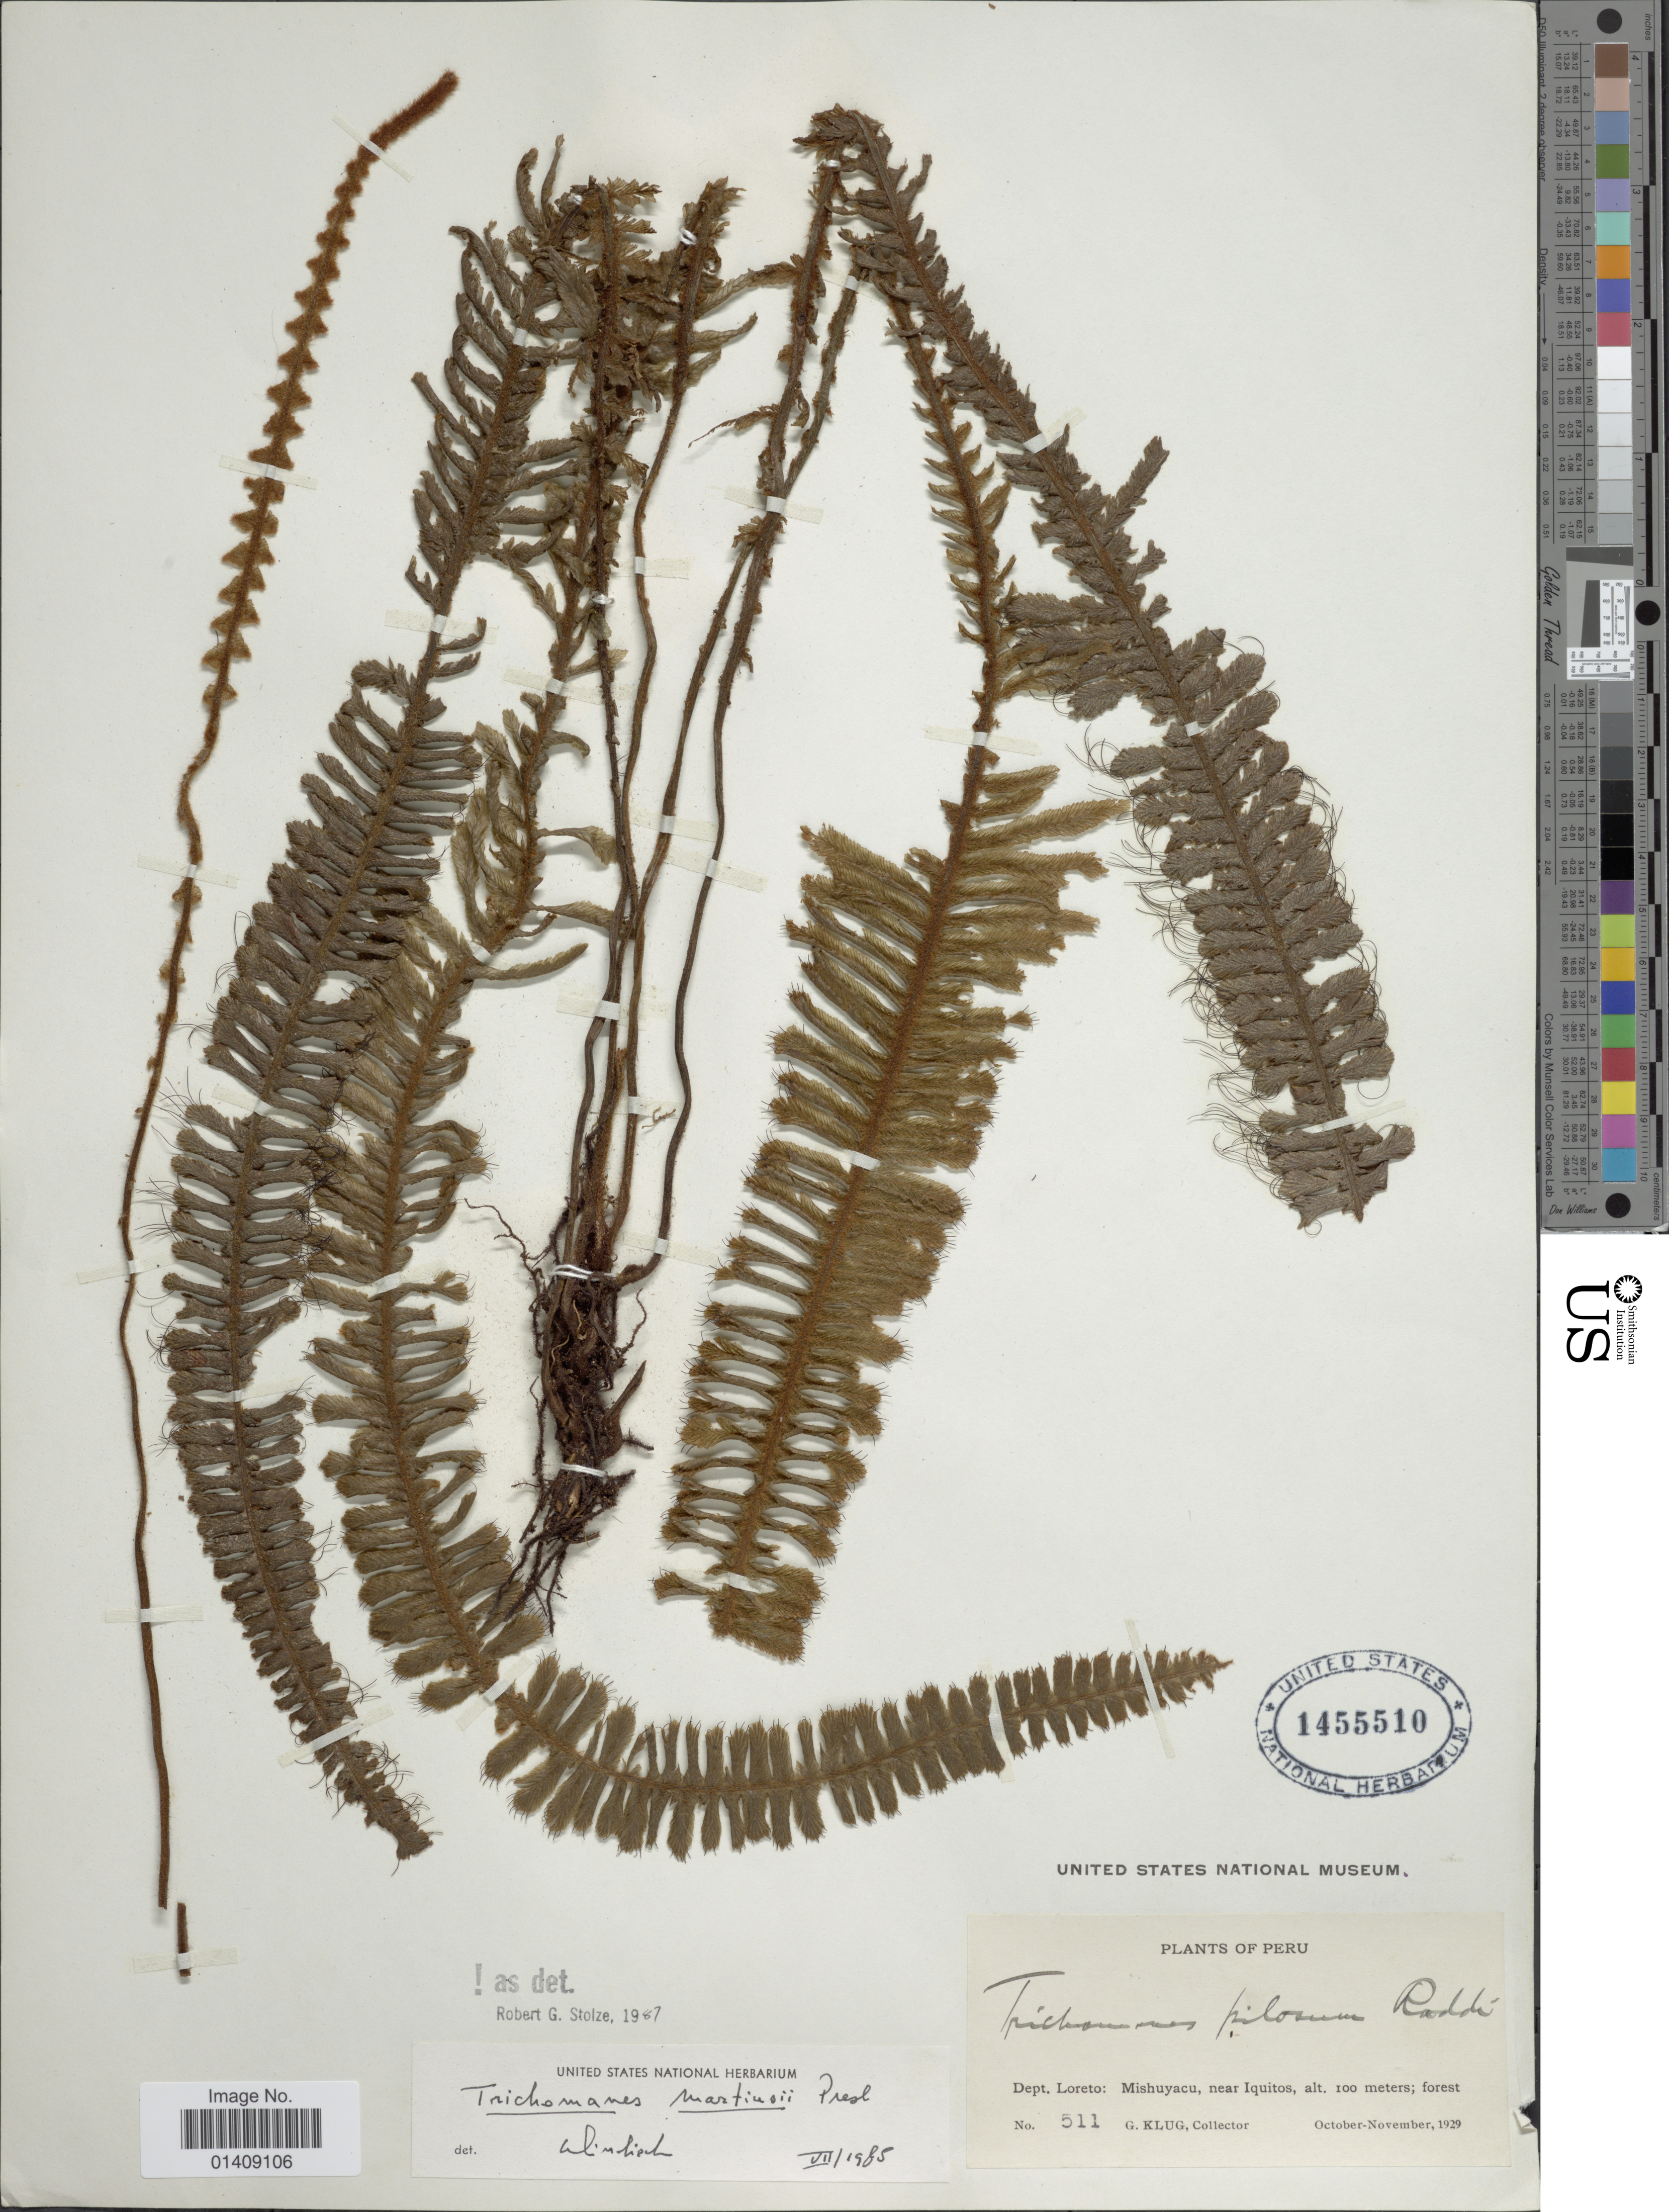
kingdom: Plantae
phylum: Tracheophyta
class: Polypodiopsida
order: Hymenophyllales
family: Hymenophyllaceae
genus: Trichomanes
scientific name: Trichomanes martiusii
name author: C. Presl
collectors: G. Klug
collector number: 511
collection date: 1929-10/1929-11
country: Peru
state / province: Loreto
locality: Mishuyacu, near Iquitos; forest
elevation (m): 100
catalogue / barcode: US 1455510